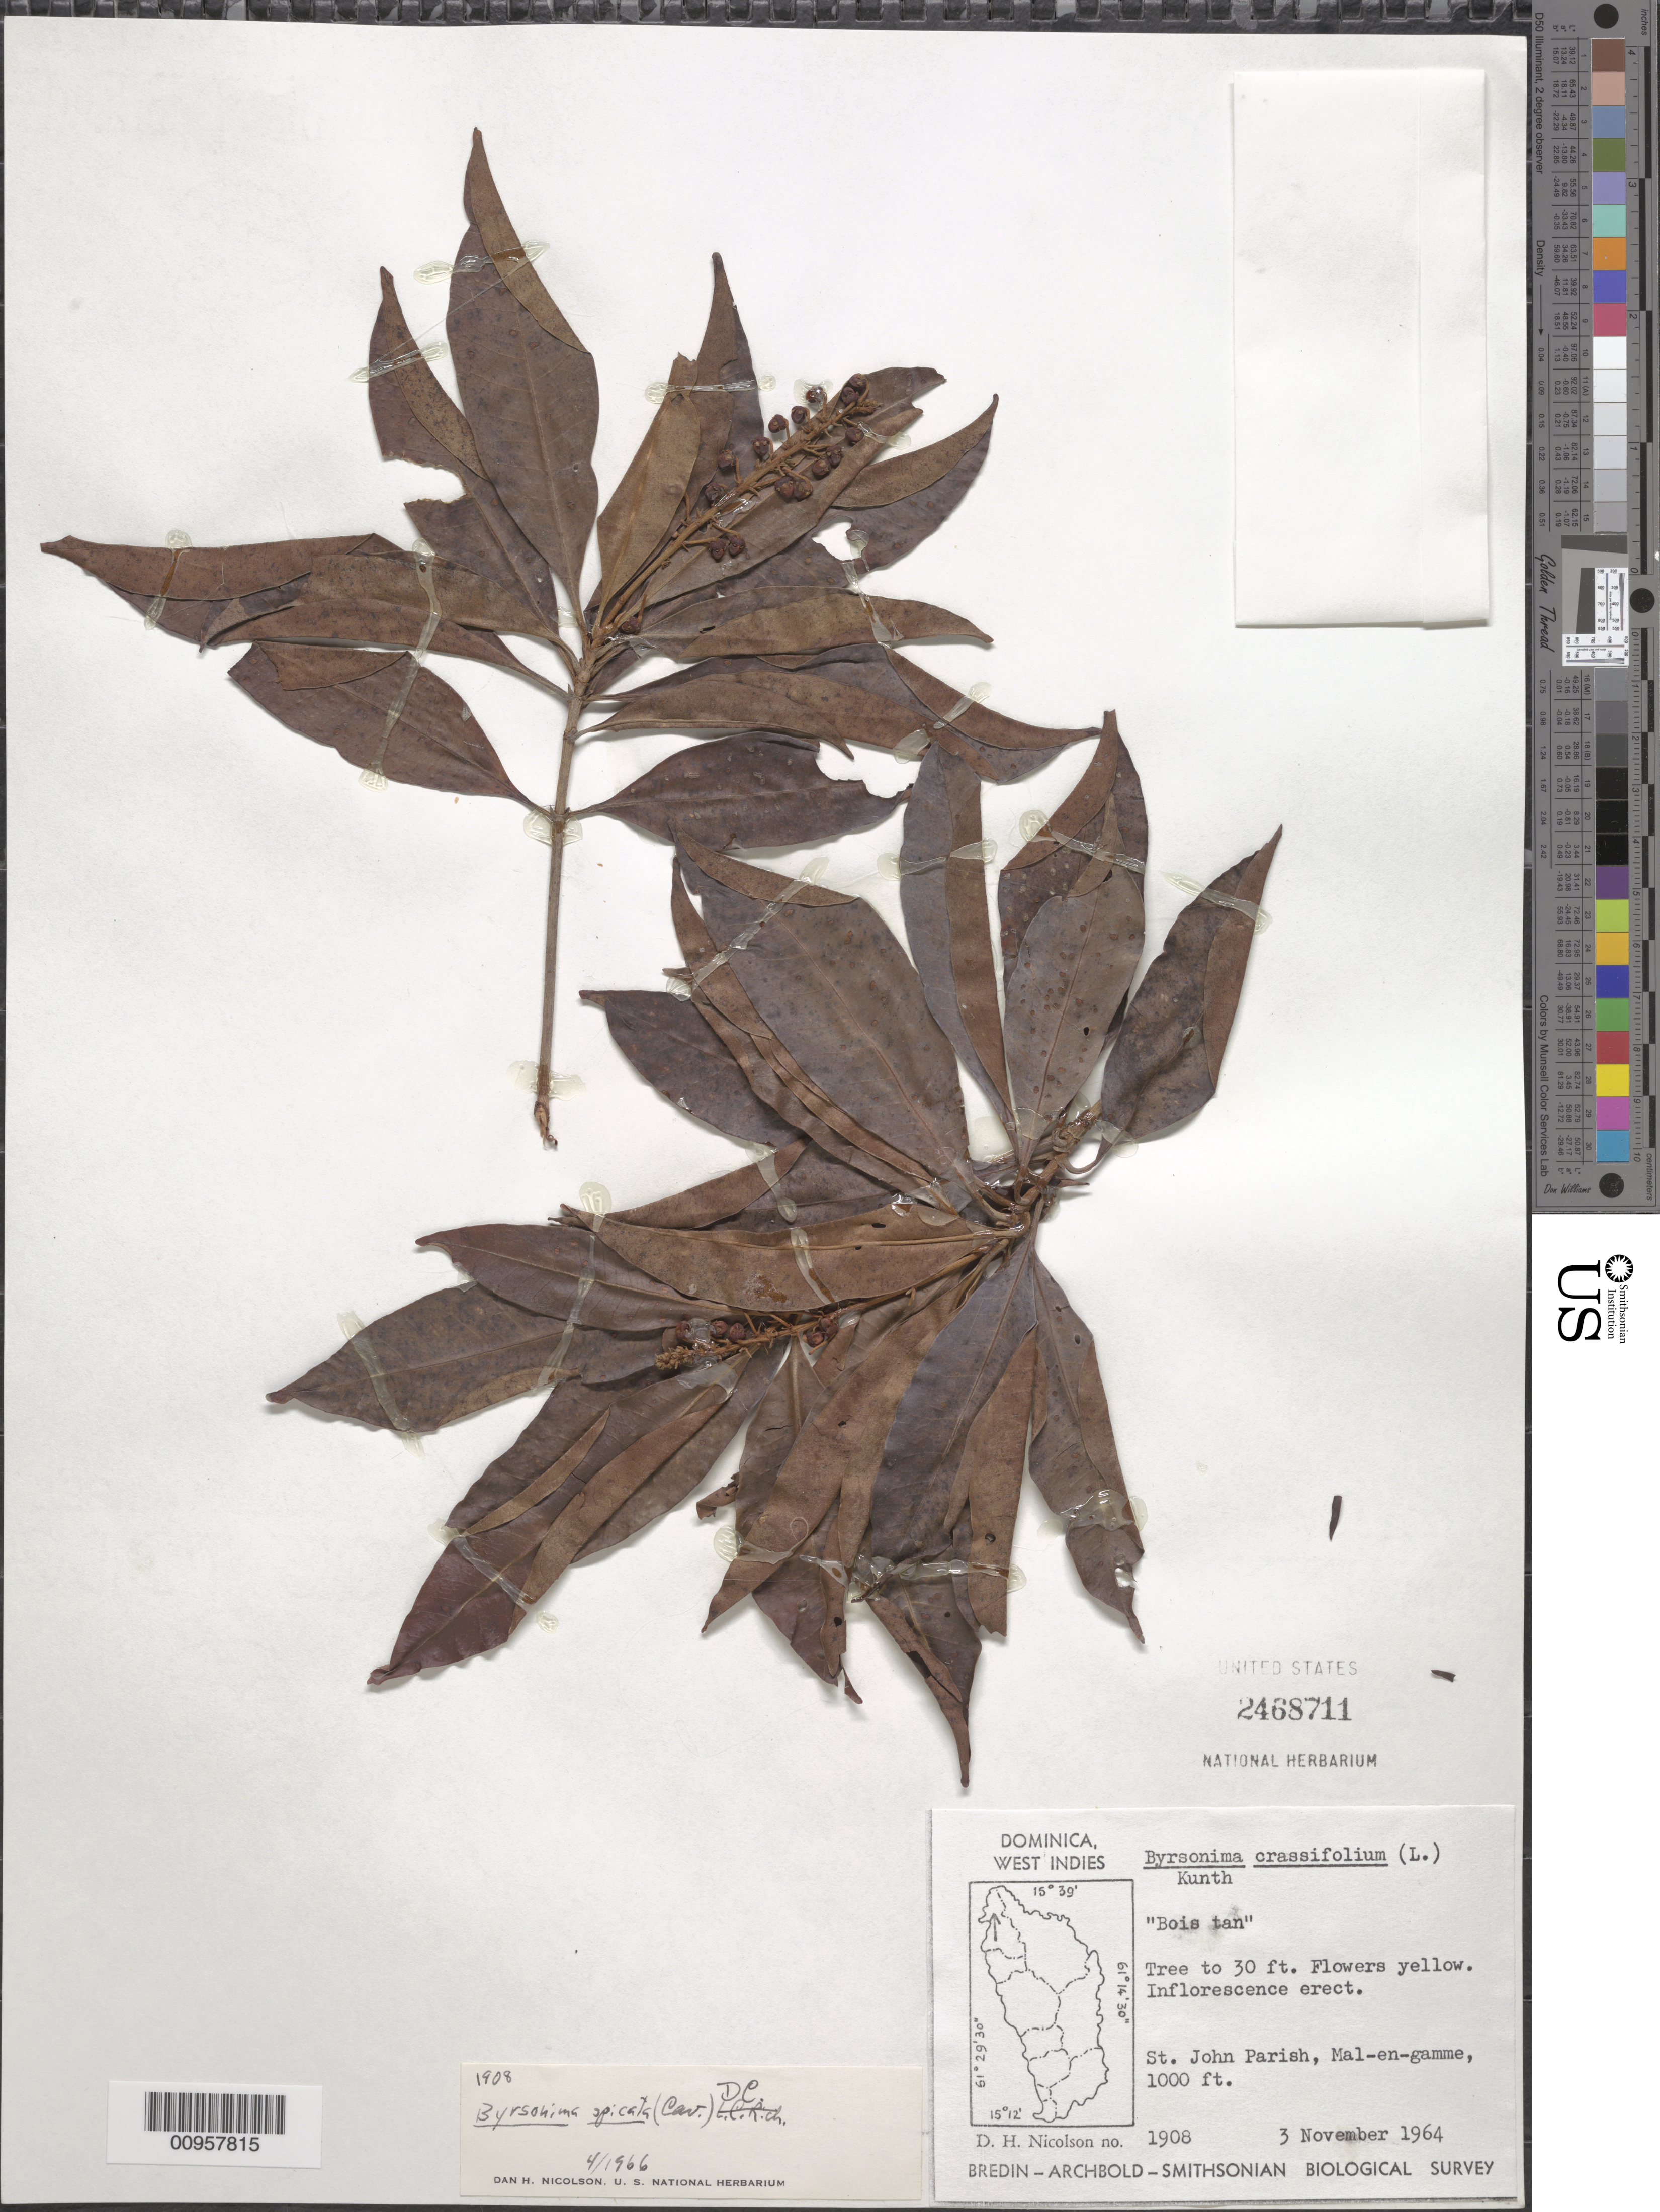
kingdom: Plantae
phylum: Tracheophyta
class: Magnoliopsida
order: Malpighiales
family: Malpighiaceae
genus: Byrsonima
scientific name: Byrsonima spicata (Cav.) DC.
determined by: Nicolson, Dan H.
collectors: D. H. Nicolson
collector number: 1908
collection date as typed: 03 Nov 1964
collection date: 1964-11-03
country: Dominica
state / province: St. John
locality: Mal-en-gamme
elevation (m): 305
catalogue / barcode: US 2468711